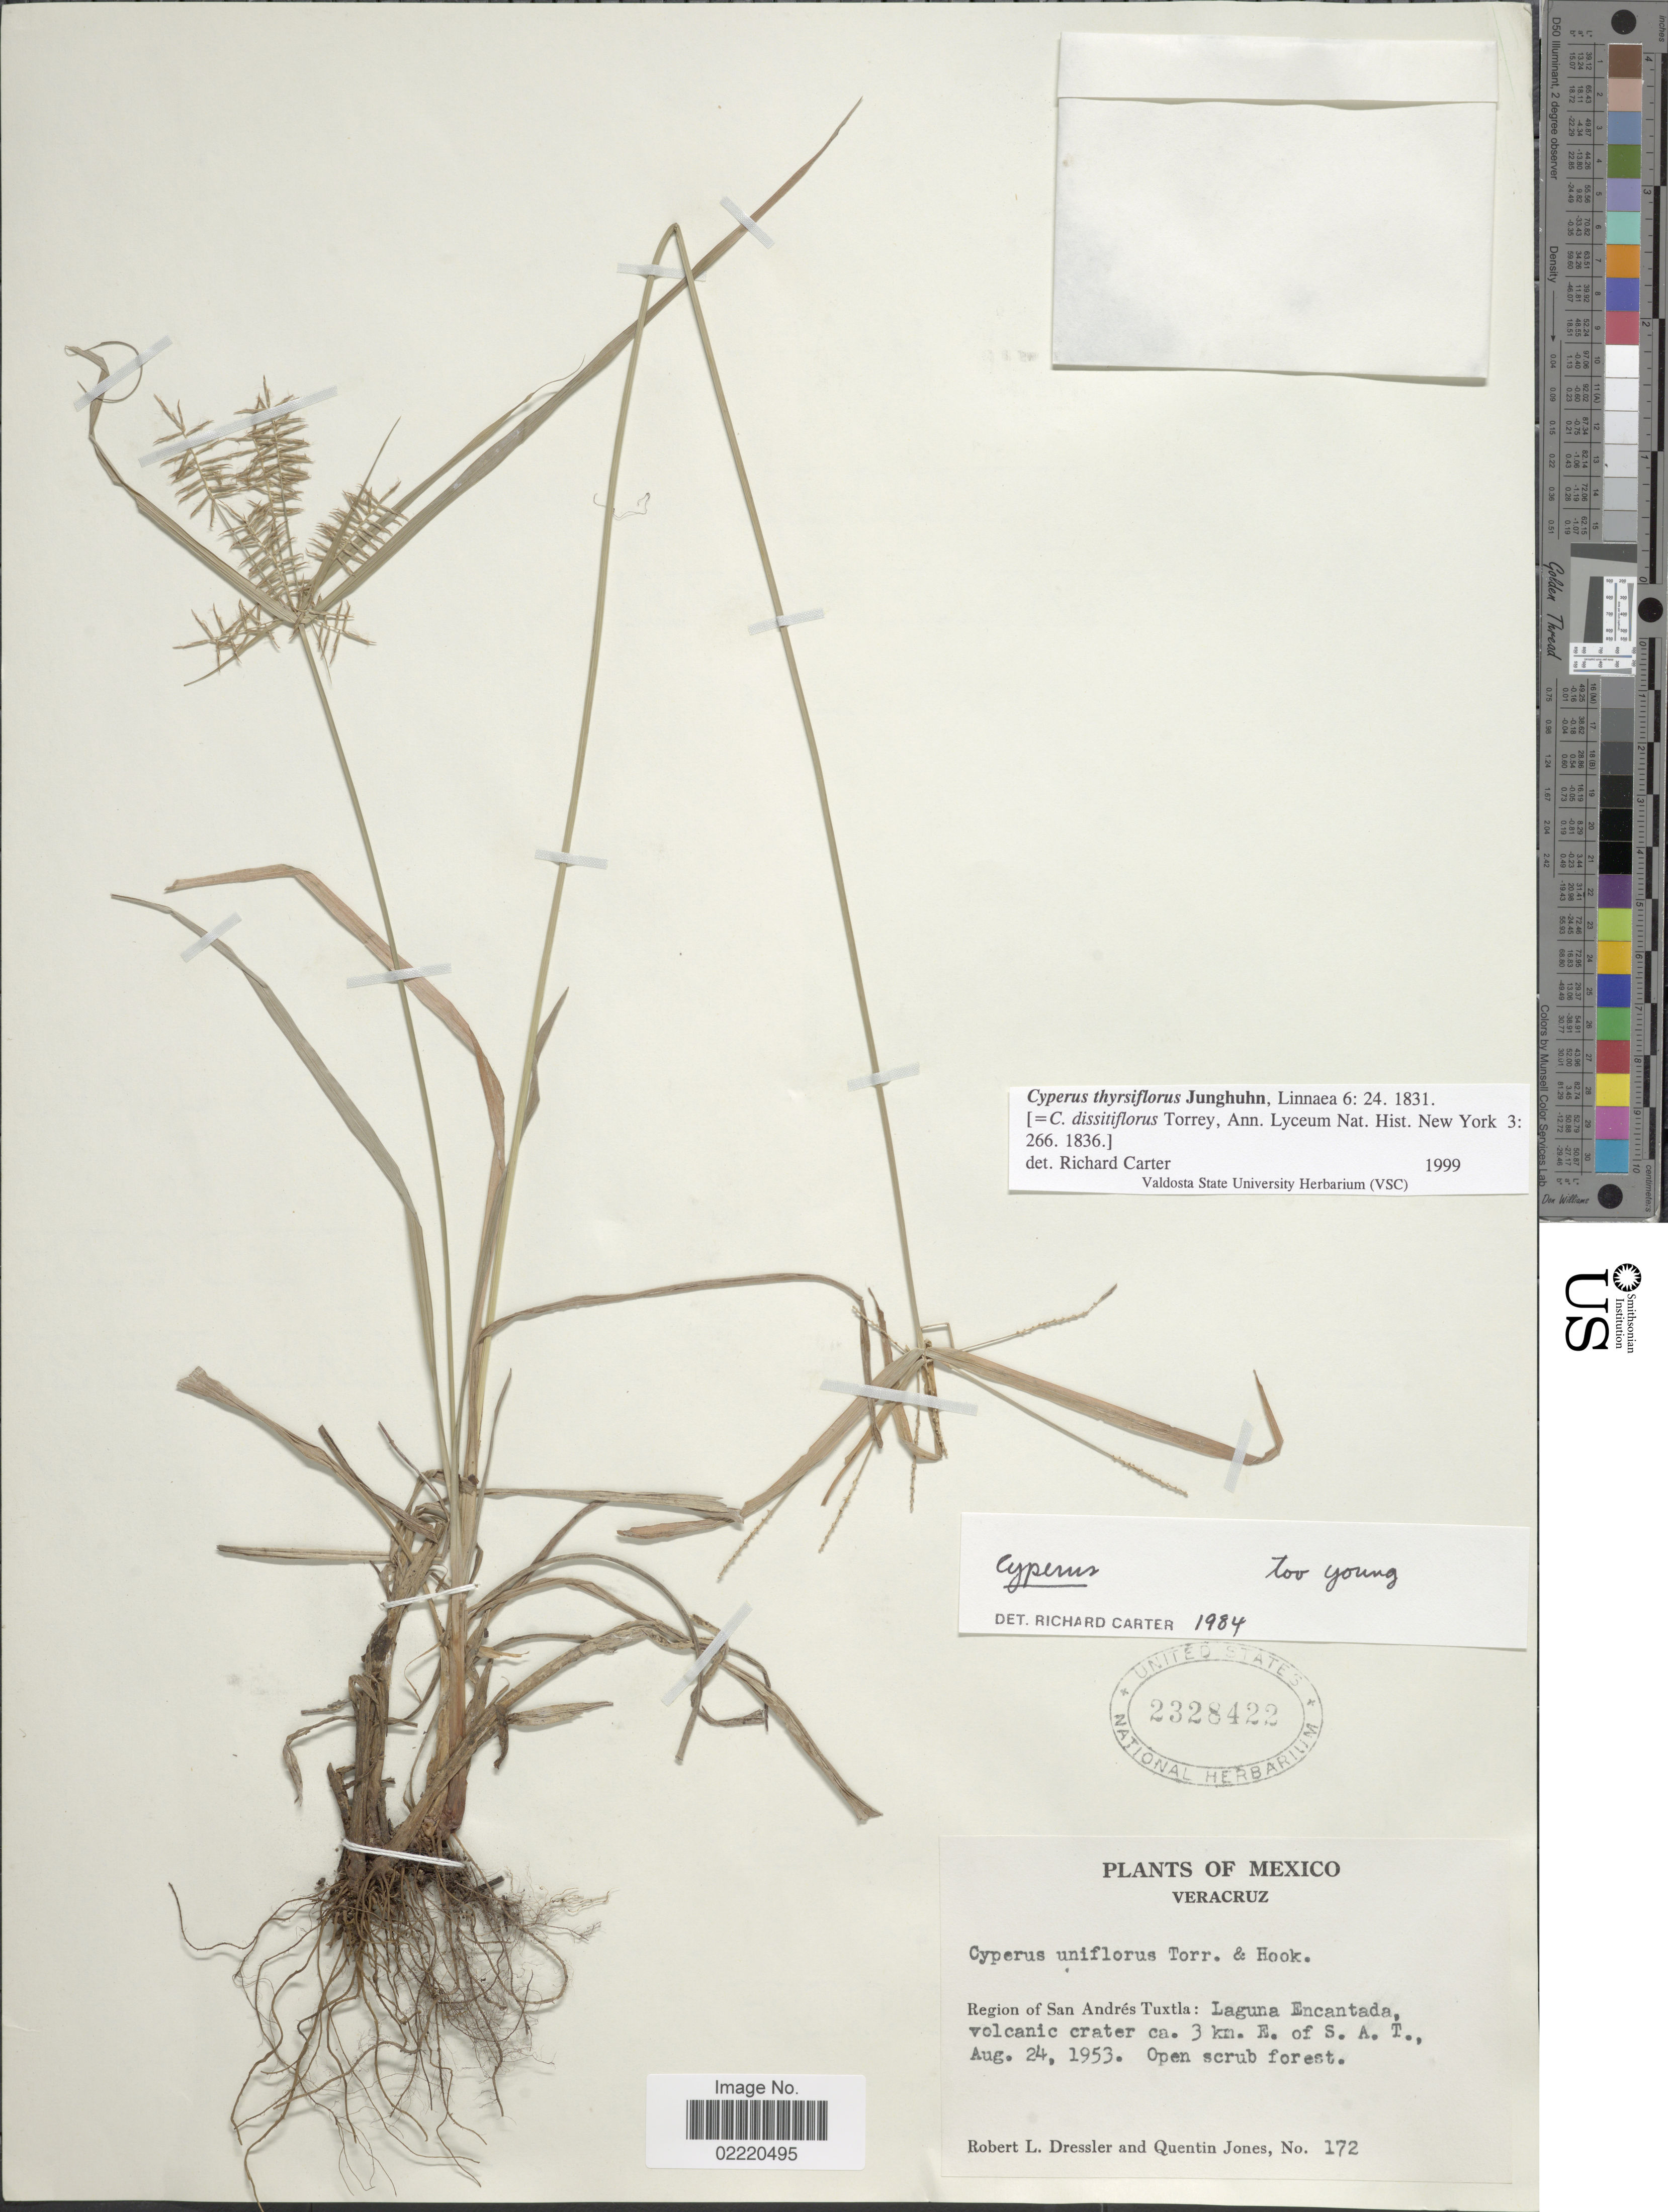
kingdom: Plantae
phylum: Tracheophyta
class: Liliopsida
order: Poales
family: Cyperaceae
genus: Cyperus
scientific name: Cyperus thyrsiflorus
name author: Jungh.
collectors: R. Dressler & Q. Jones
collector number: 172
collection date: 1953-08-24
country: Mexico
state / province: Veracruz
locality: Veracruz, Region of San Andres Tuxtla: Laguna Encantada, volcanic crater ca. 3 km. E. of S. A. T.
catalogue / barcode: US 2328422